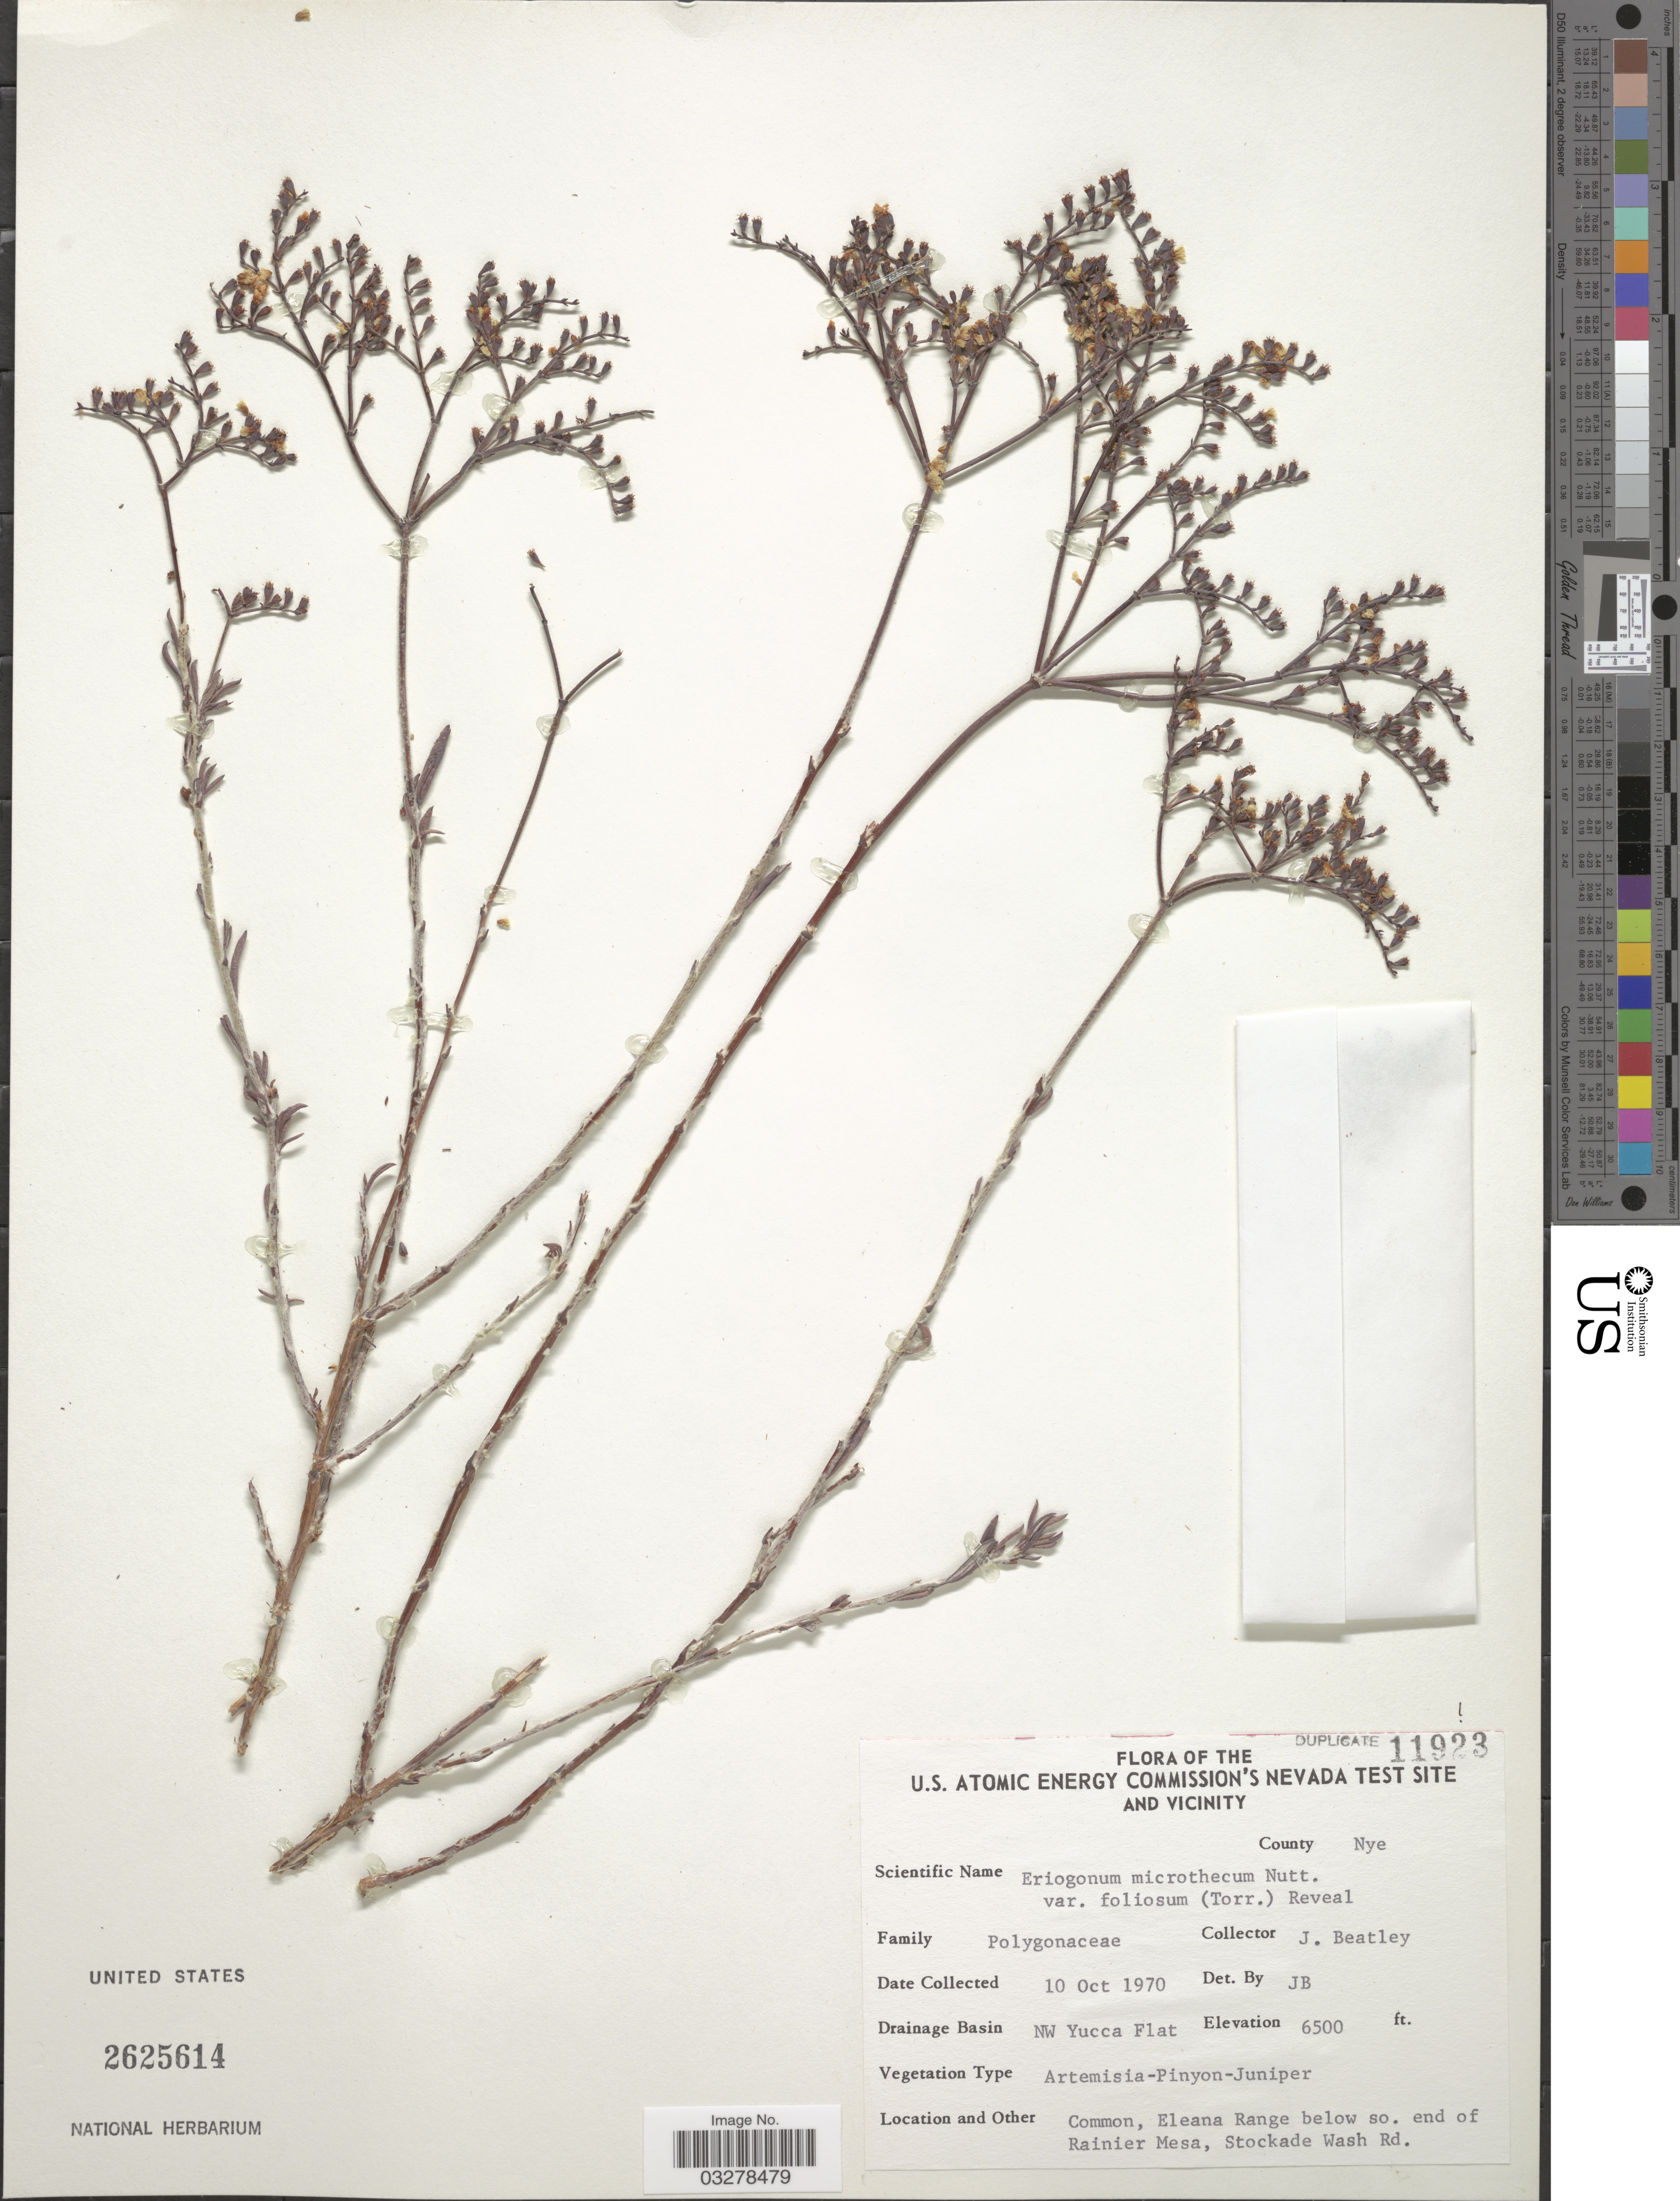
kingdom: Plantae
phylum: Tracheophyta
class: Magnoliopsida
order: Caryophyllales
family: Polygonaceae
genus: Eriogonum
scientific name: Eriogonum microtheca var. foliosum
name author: (Torr. & A. Gray) Reveal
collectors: J. C. Beatley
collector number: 11923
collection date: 1970-10-10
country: United States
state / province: Nevada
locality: U.S. Atomic Energy Commission's Nevada Test Site and Vicinity. County Nye. Drainage Basin NW Yucca Flat. Eleana Range below so. end of Rainier Mesa, Stockade Wash Rd.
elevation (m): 1981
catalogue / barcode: US 2625614